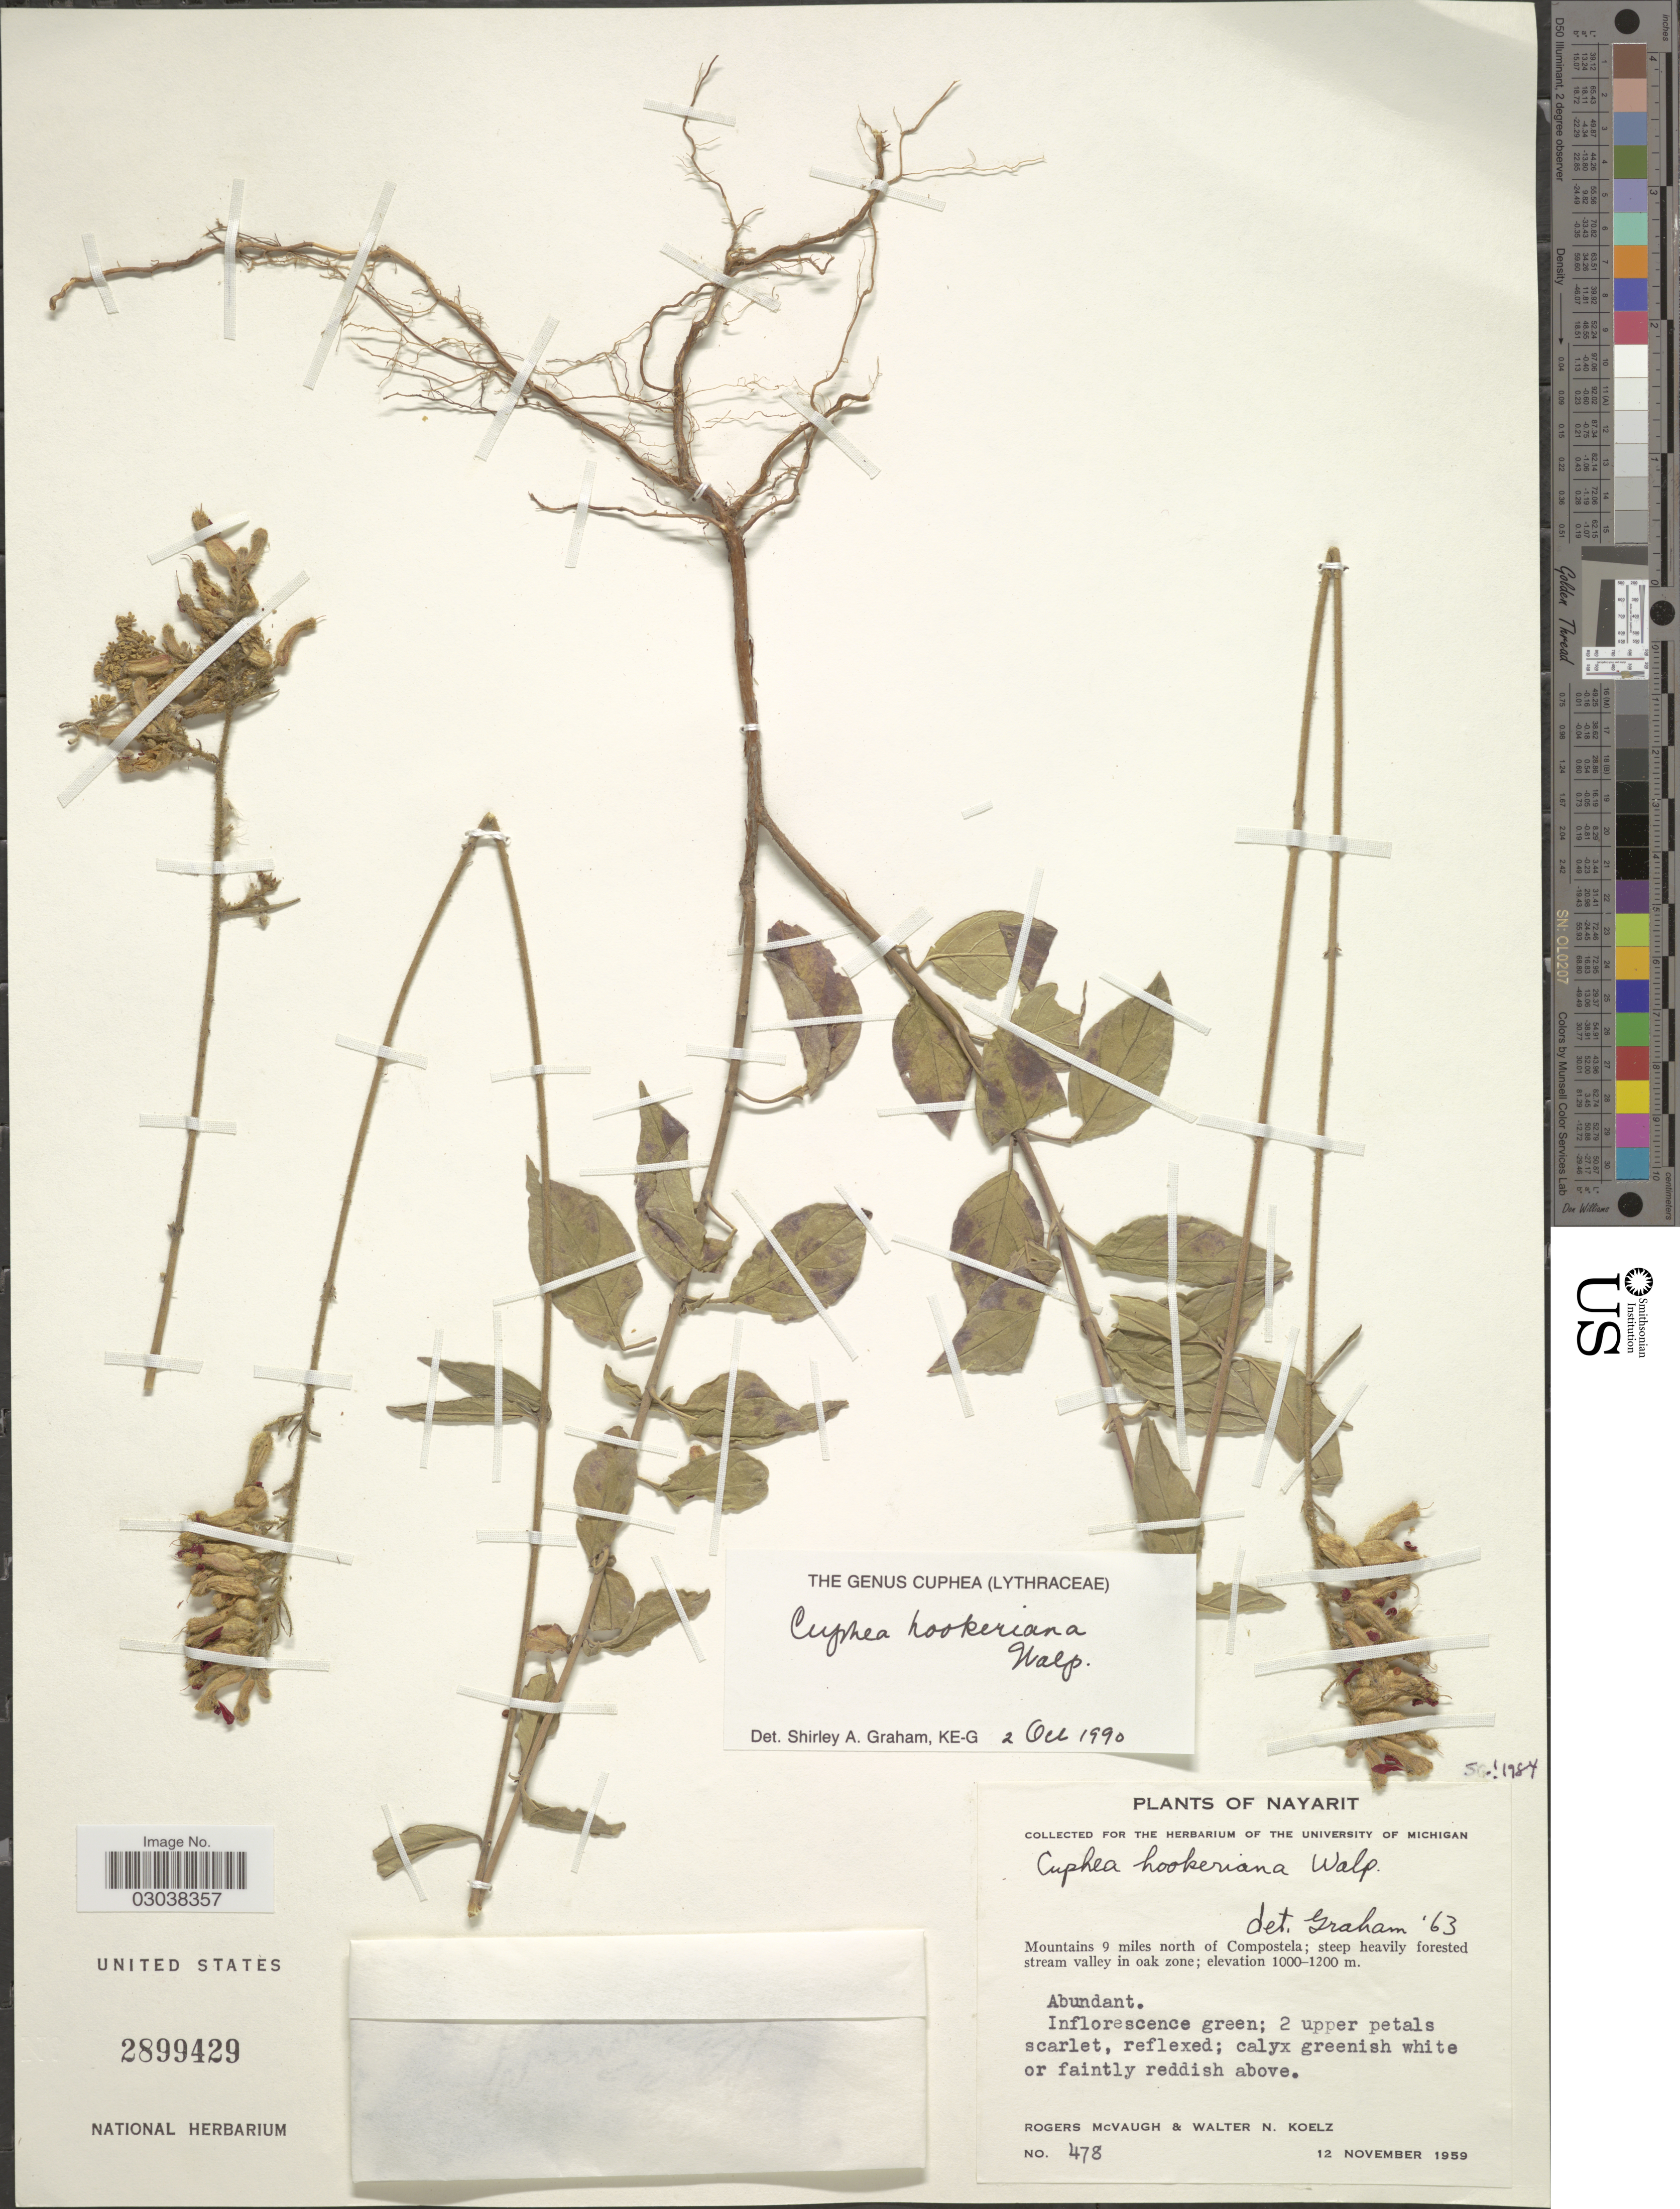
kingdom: Plantae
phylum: Tracheophyta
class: Magnoliopsida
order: Myrtales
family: Lythraceae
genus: Cuphea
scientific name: Cuphea hookeriana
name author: Walp.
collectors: R. McVaugh & W. N. Koelz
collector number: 478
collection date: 1959-11-12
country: Mexico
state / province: Nayarit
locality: Mountains 9 miles north of Compostela.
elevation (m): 1000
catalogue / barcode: US 2899429